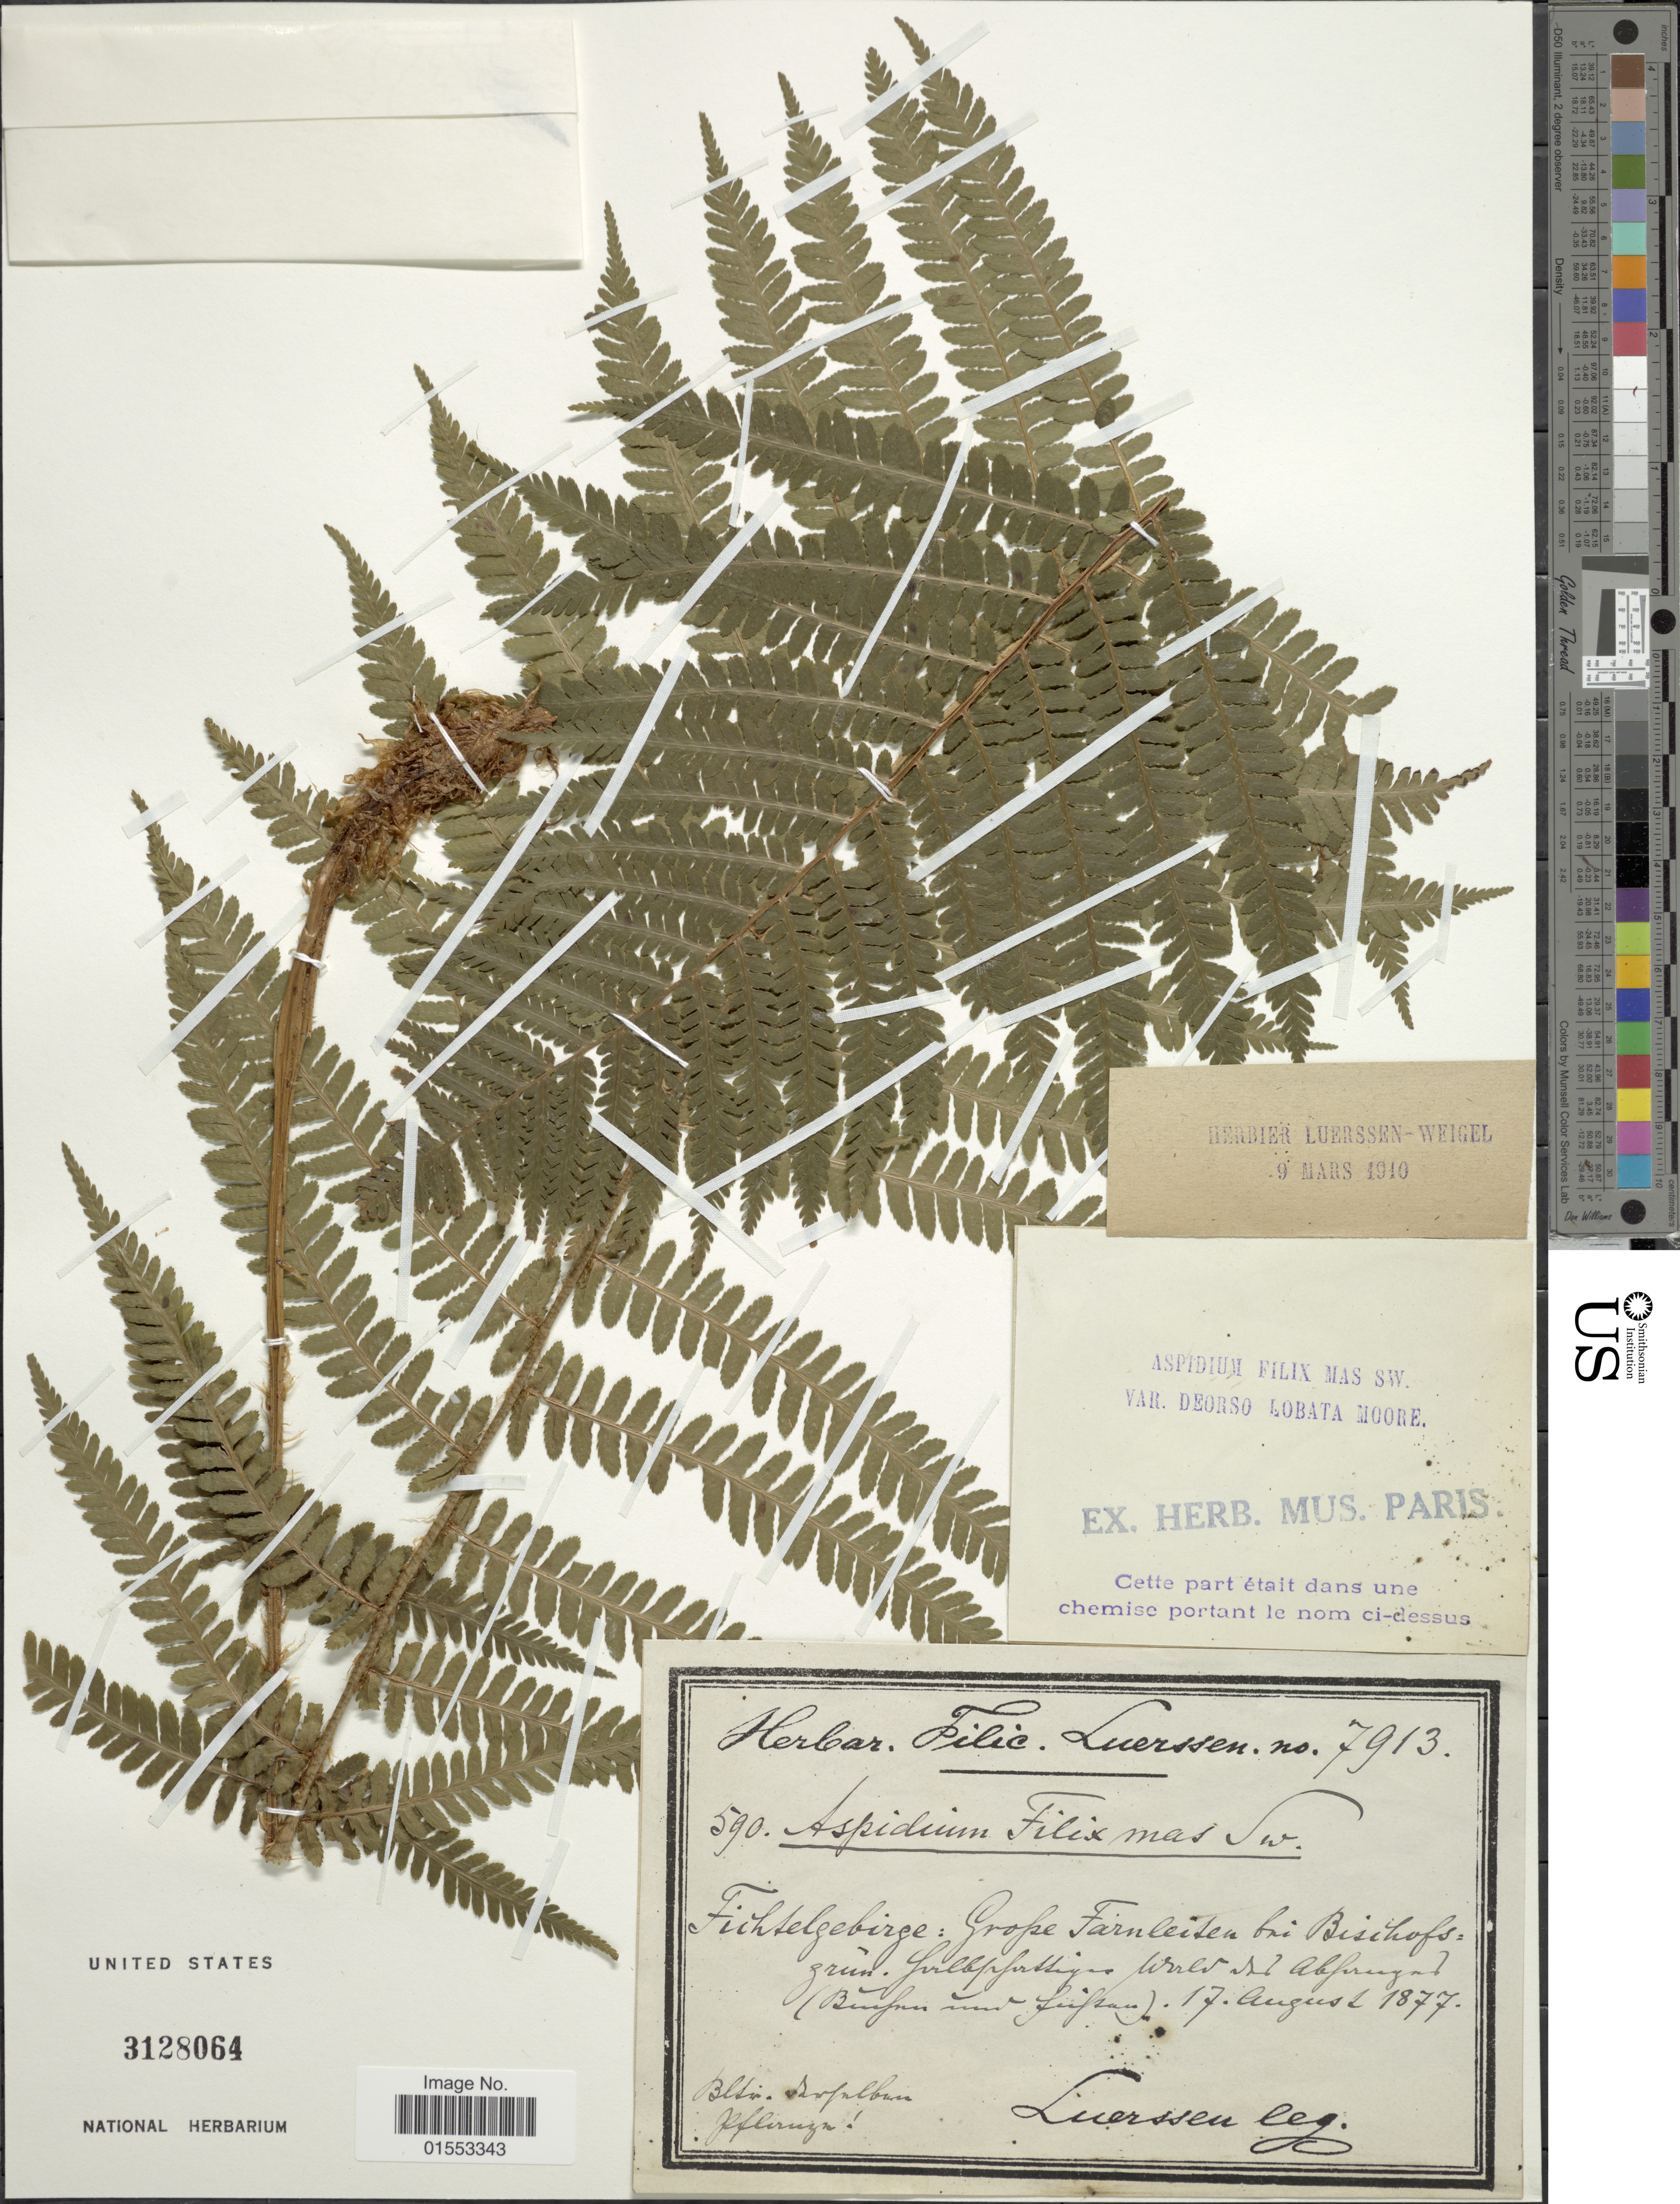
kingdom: Plantae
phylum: Tracheophyta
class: Polypodiopsida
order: Polypodiales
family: Dryopteridaceae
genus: Dryopteris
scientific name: Dryopteris filix-mas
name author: (L.) Schott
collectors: Luerssen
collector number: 7913?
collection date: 1877-08-17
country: Germany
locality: Fichtelgebirge: Grofe Farnleiten bai Bsichofs grun.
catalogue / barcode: US 3128064